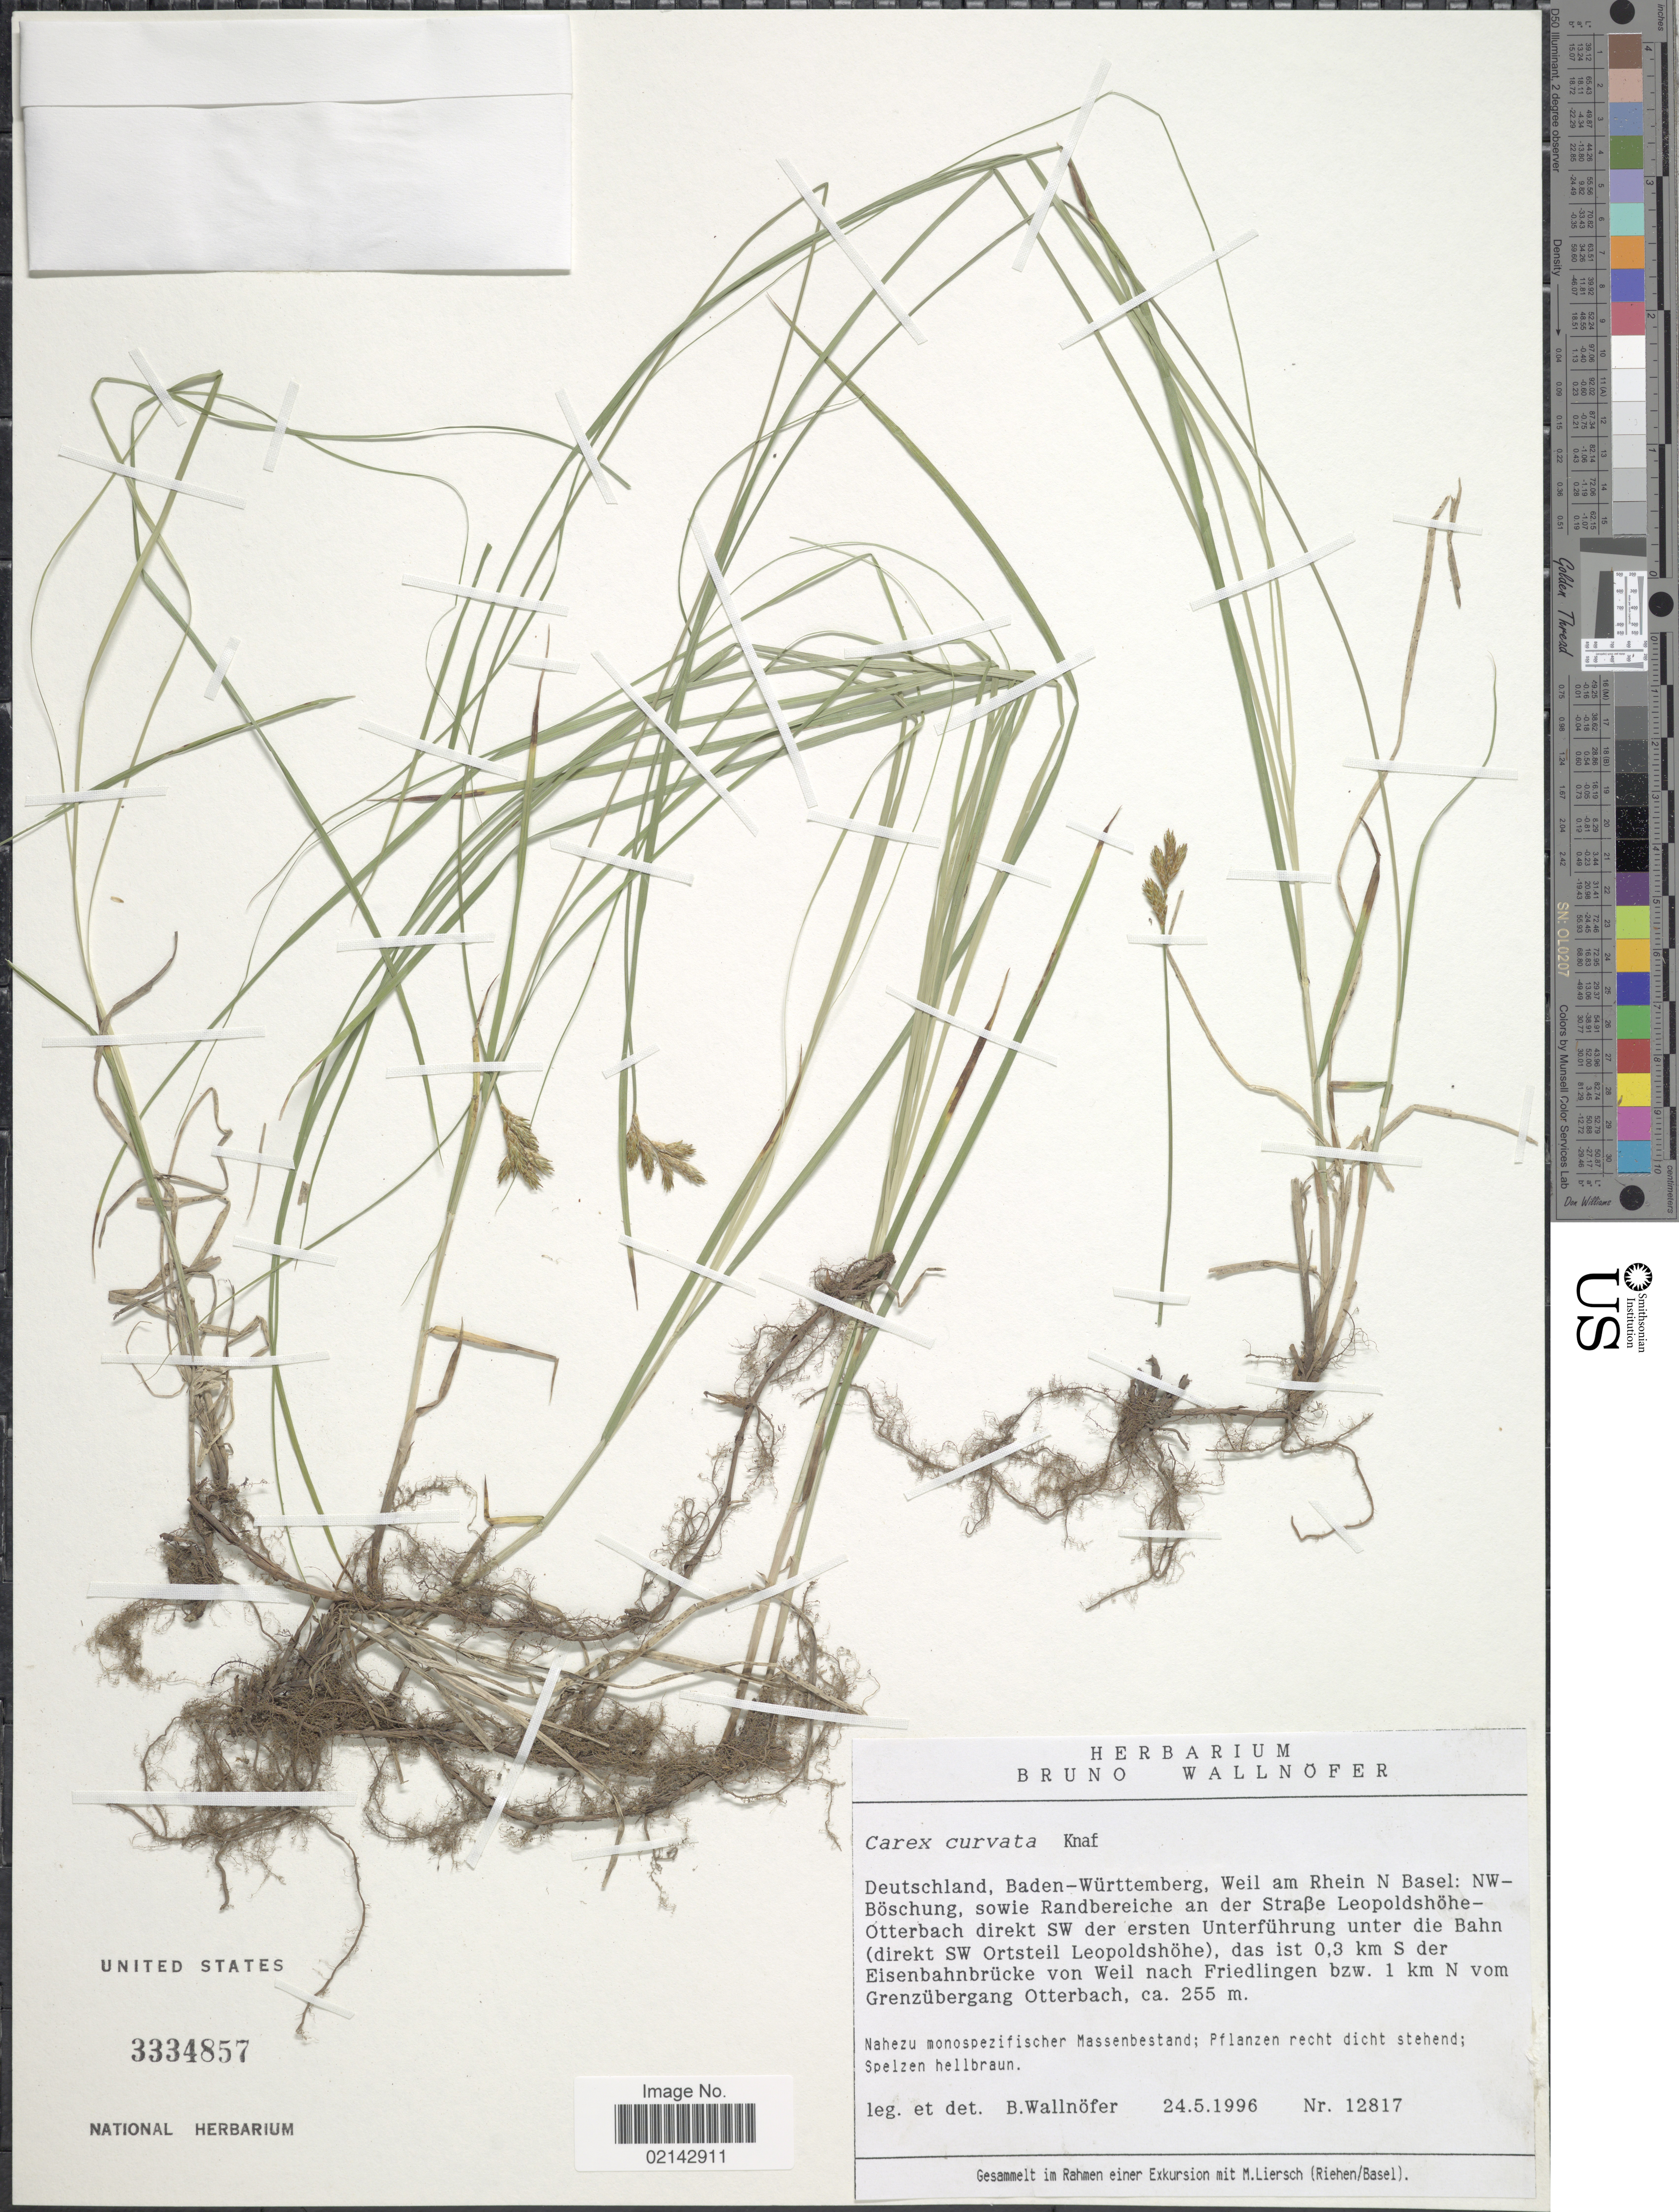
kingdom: Plantae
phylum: Tracheophyta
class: Liliopsida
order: Poales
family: Cyperaceae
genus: Carex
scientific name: Carex curvata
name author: Knaf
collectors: B. Wallnöfer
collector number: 12817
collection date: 1996-05-24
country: Germany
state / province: Baden-Württemberg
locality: Weil am Rhein N Basel: NW-Boschung, sowie Randbereiche an der Strabe Leopoldshohe-Otterbach direkt SW der ersten Unterfuhrung unter die Bahn (direkt SW Ortsteil Leopoldshohe), das ist 0.3 km S der Eisenbahnbrucke von Weil nach Friedlingen bzw. 1 km N vom Grenzubergang Otterbach.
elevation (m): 225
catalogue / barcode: US 3334857